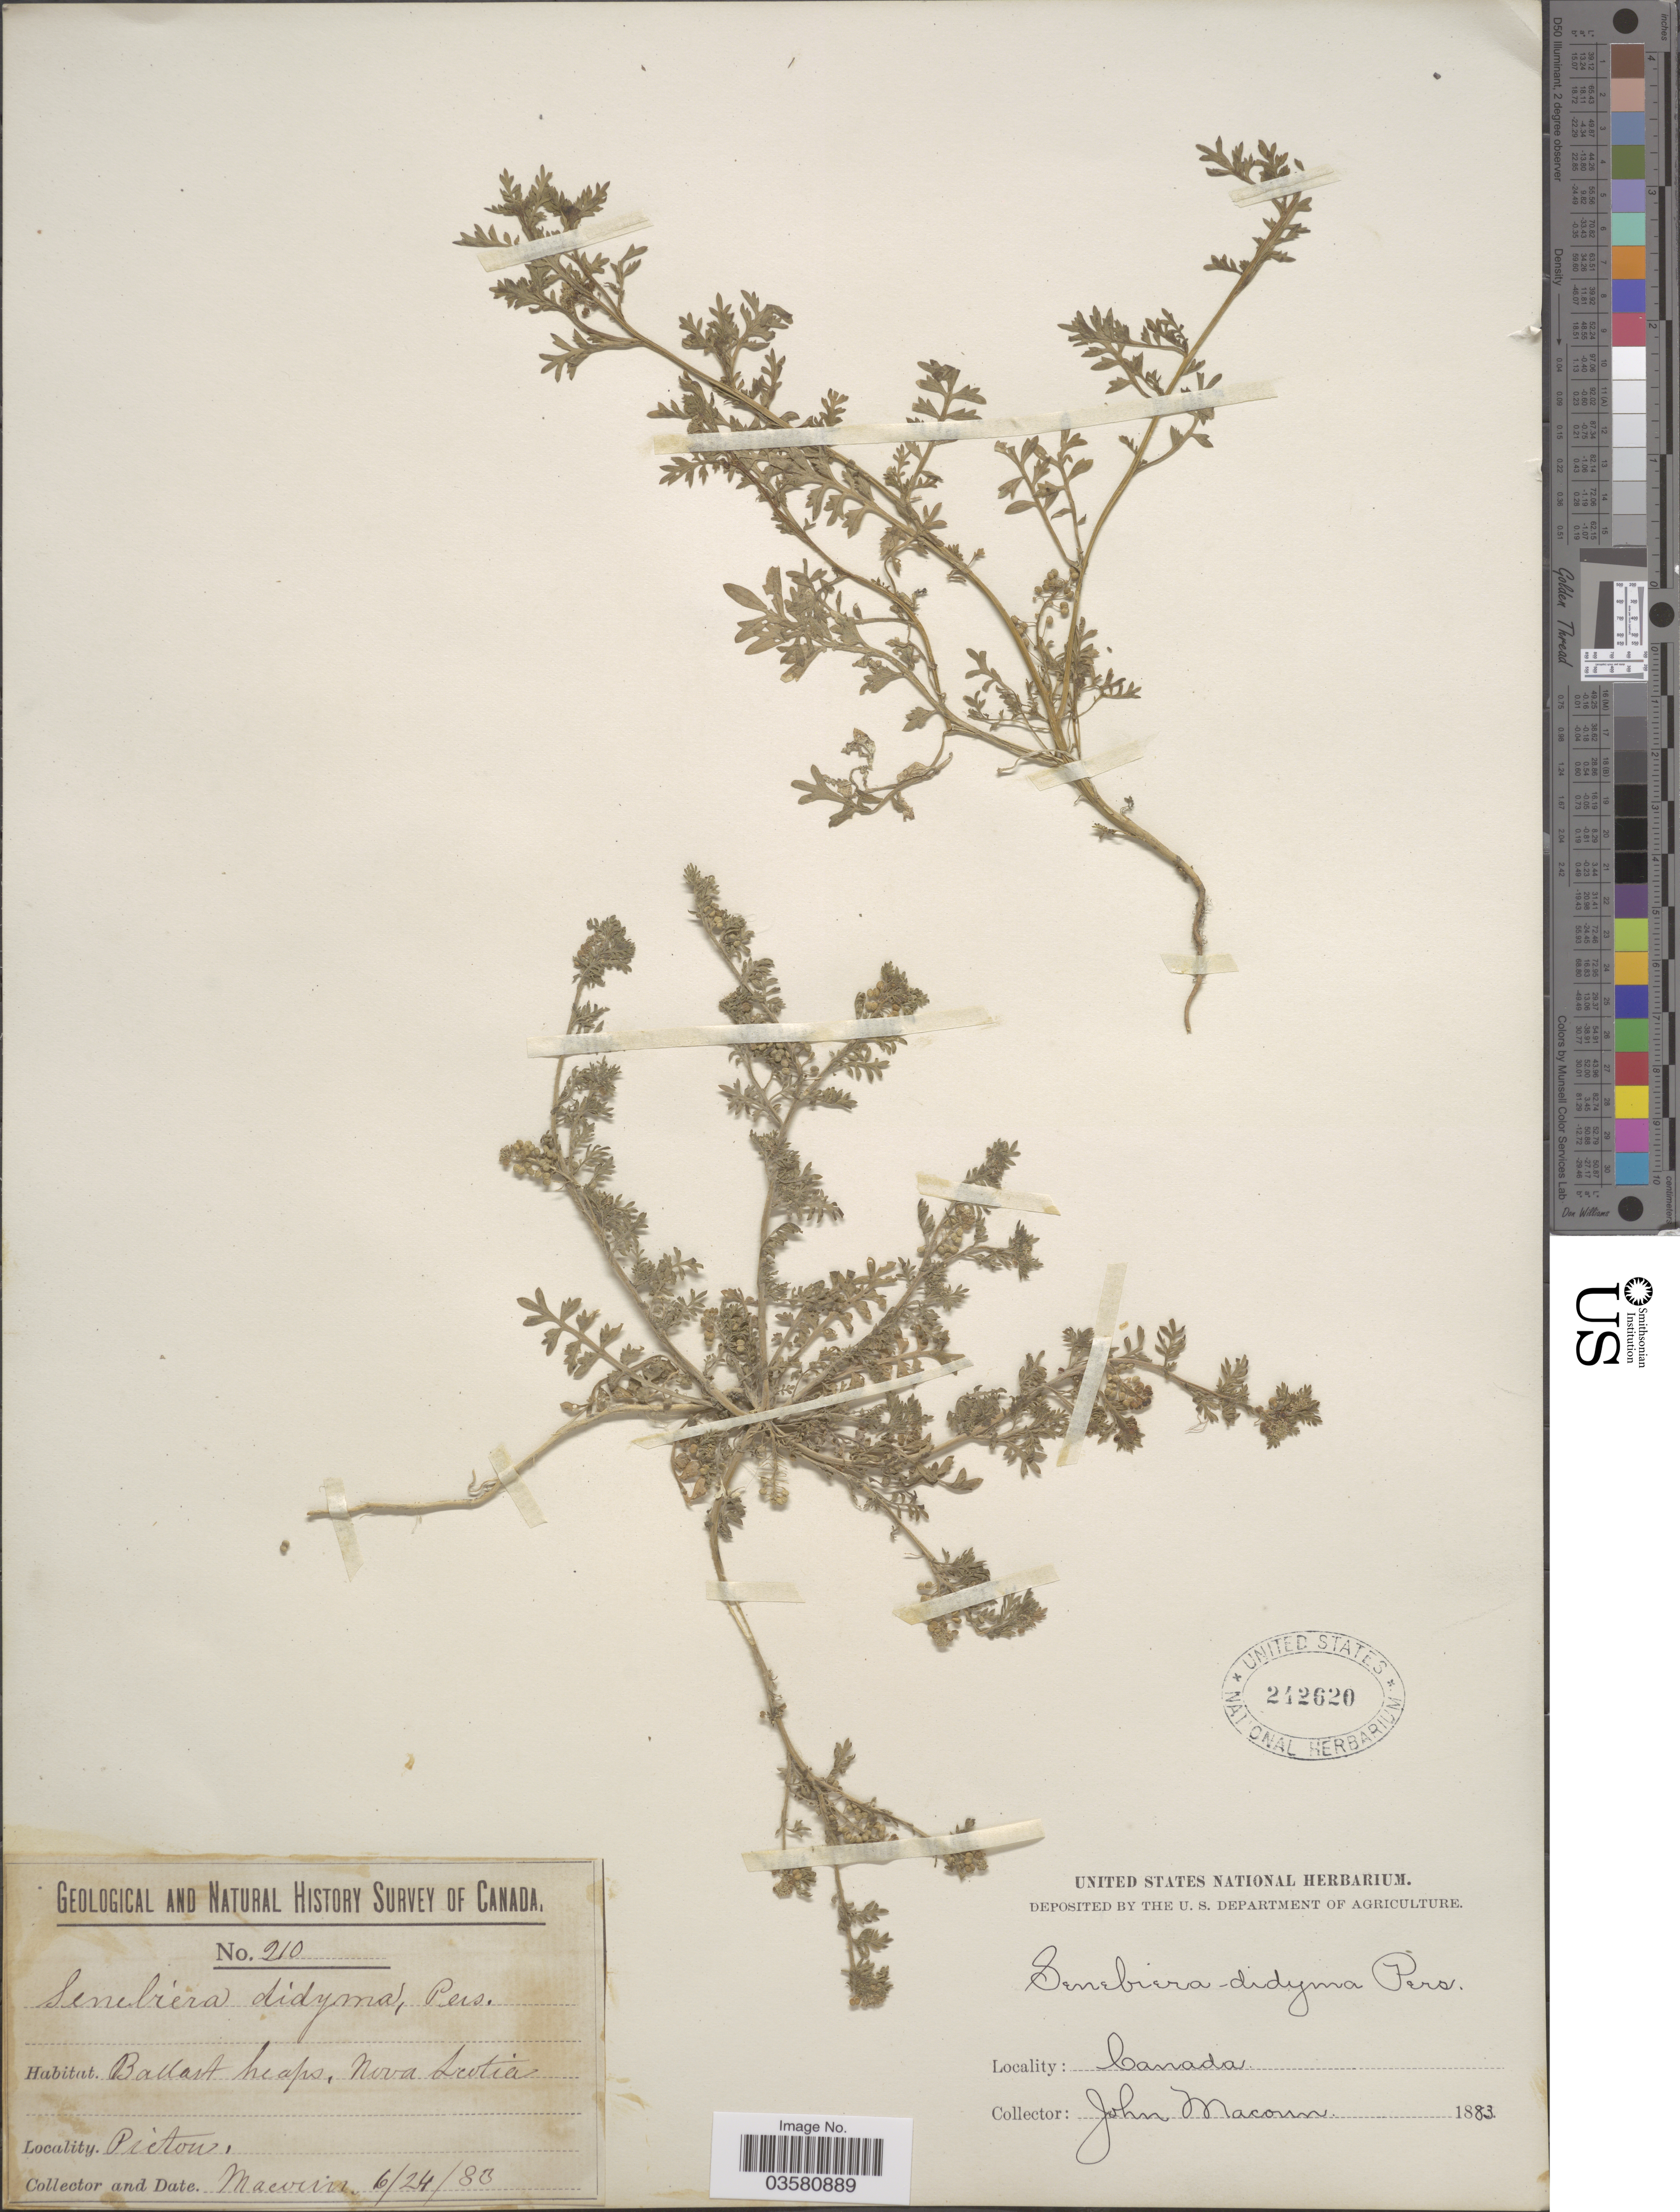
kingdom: Plantae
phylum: Tracheophyta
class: Magnoliopsida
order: Brassicales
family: Brassicaceae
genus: Lepidium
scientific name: Lepidium didymum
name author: L.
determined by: Strong, M. T., (US), Smithsonian Institution - National Museum of Natural History (UNITED STATES)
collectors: J. Macoun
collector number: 210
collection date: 1883-06-24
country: Canada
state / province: Nova Scotia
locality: Ballast heaps. Pictou.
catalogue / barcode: US 242620